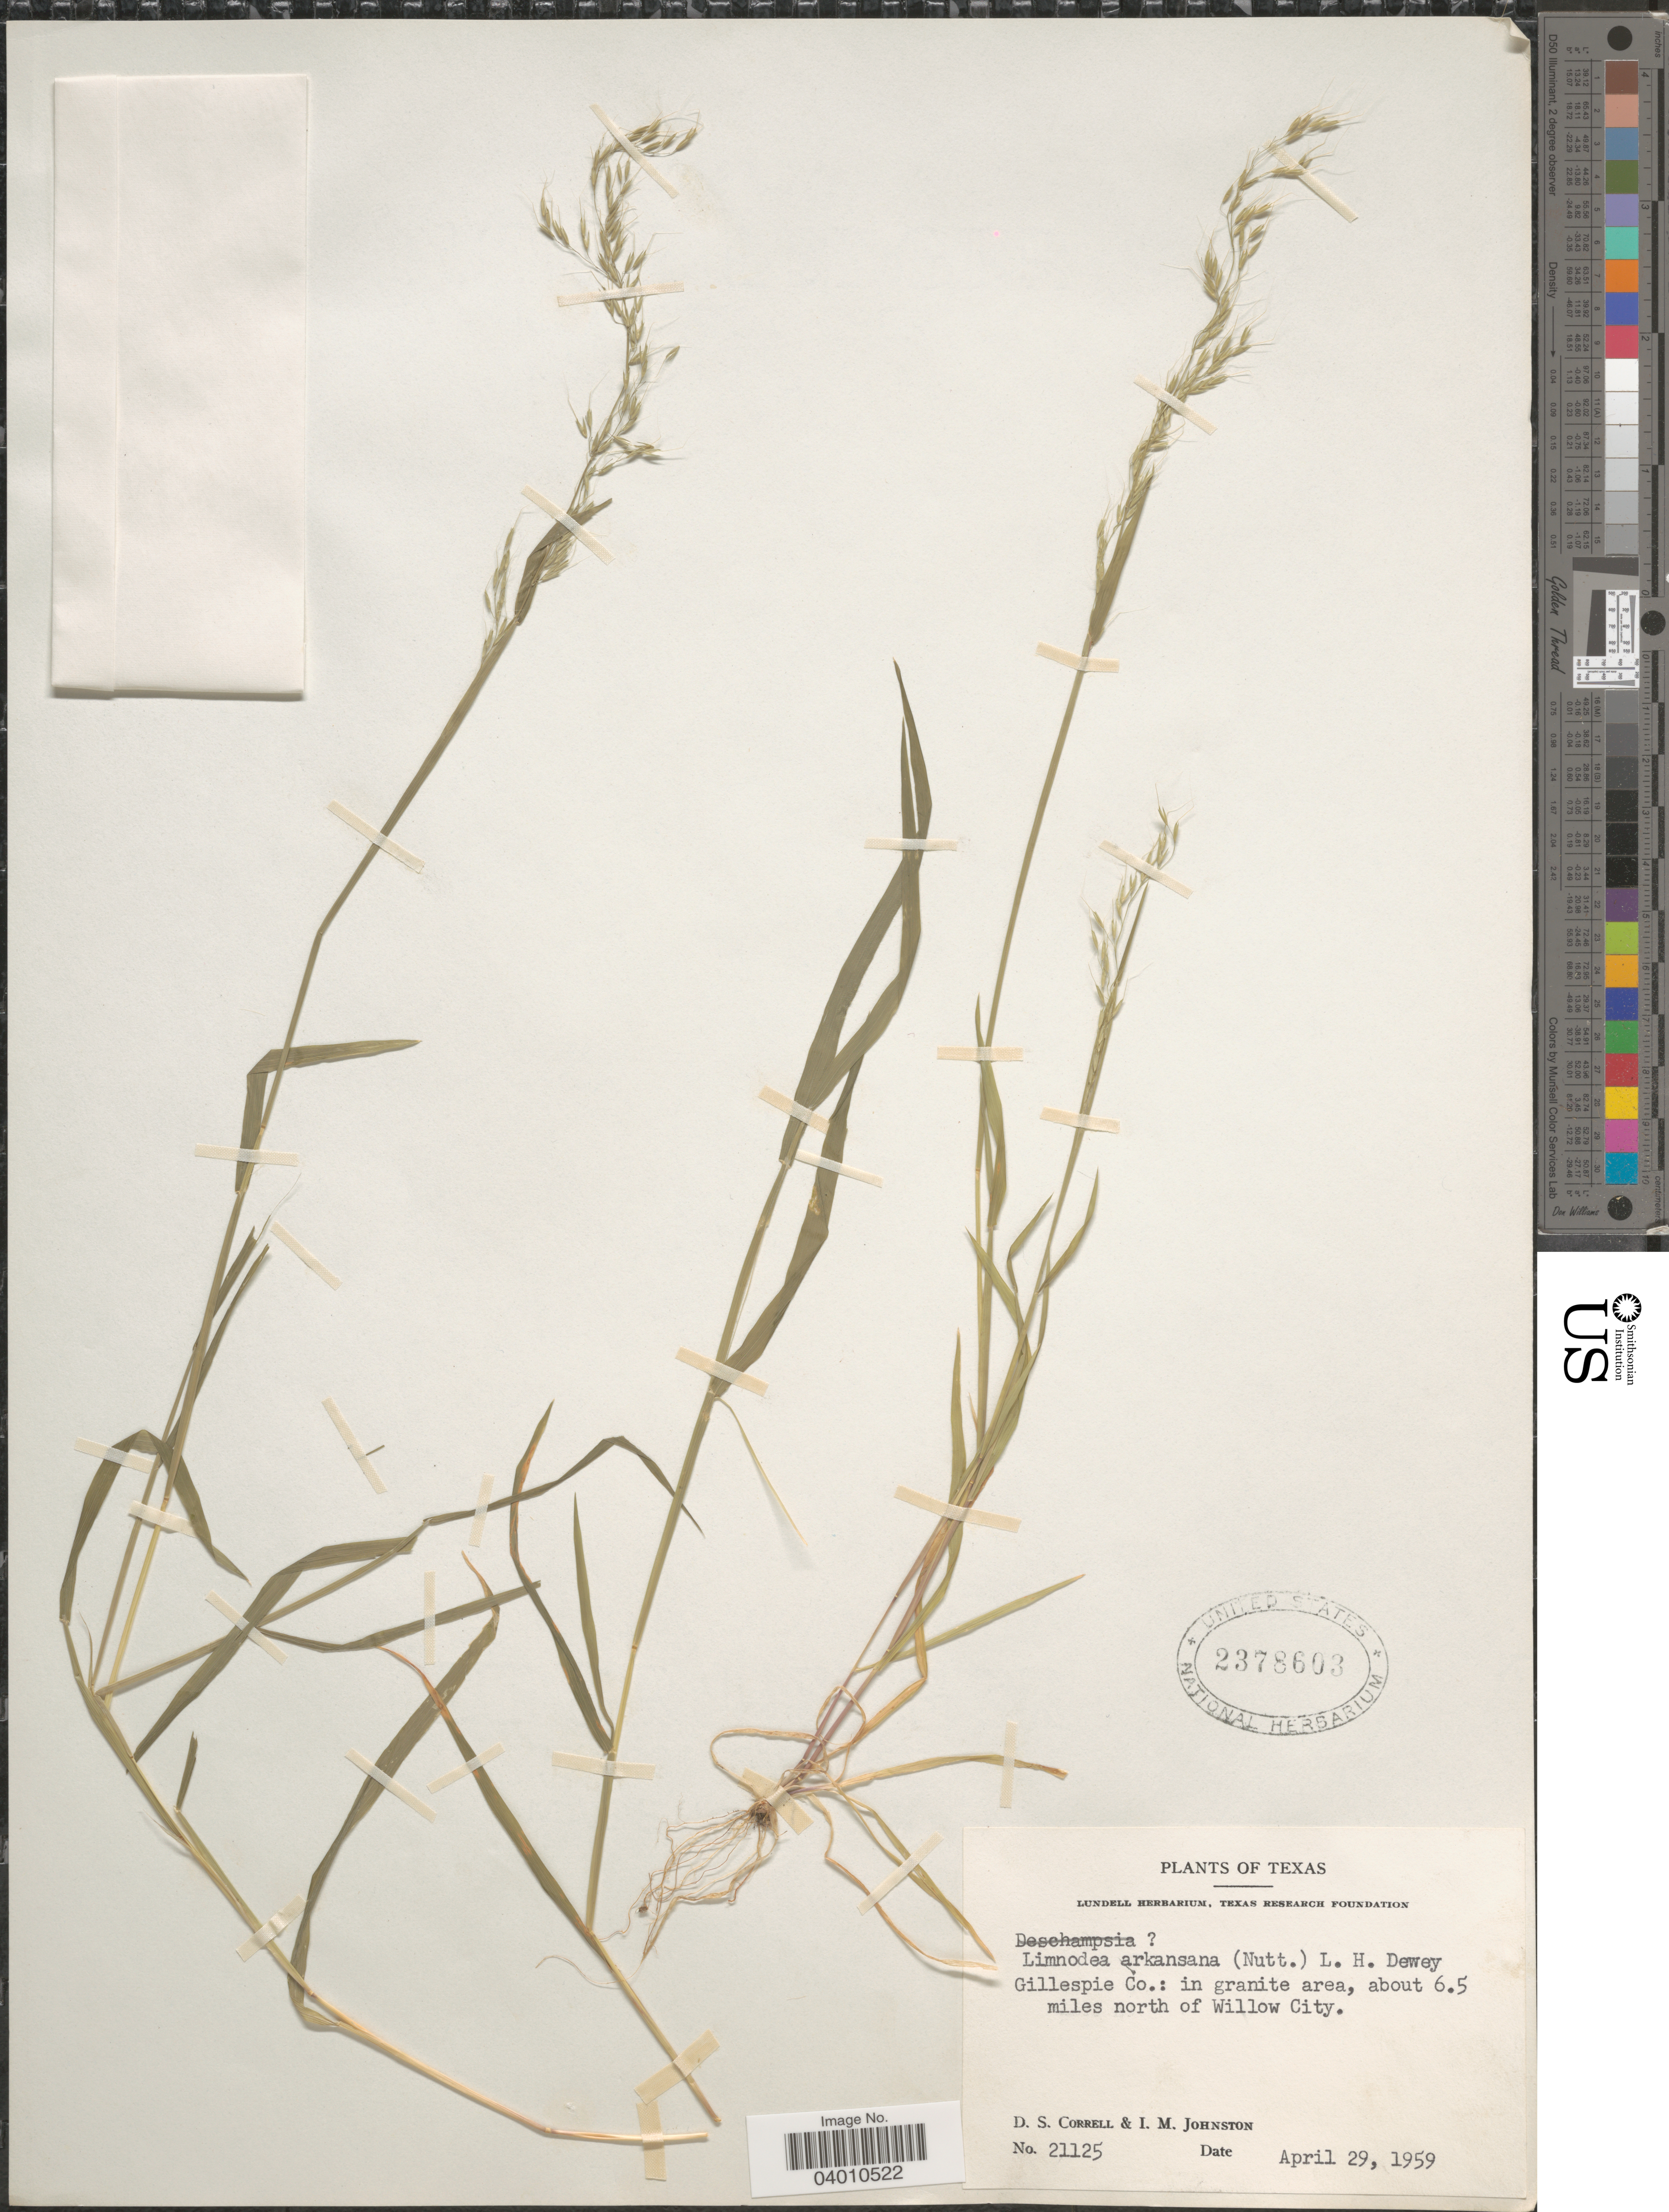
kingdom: Plantae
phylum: Tracheophyta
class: Liliopsida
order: Poales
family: Poaceae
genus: Limnodea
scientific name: Limnodea arkansana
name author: (Nutt.) L.H. Dewey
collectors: D. S. Correll & I.M. Johnston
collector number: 21125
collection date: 1959-04-29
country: United States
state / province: Texas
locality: Gillespie Co.: in granite area, about 6.5 miles north of Willow City.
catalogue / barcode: US 2378603